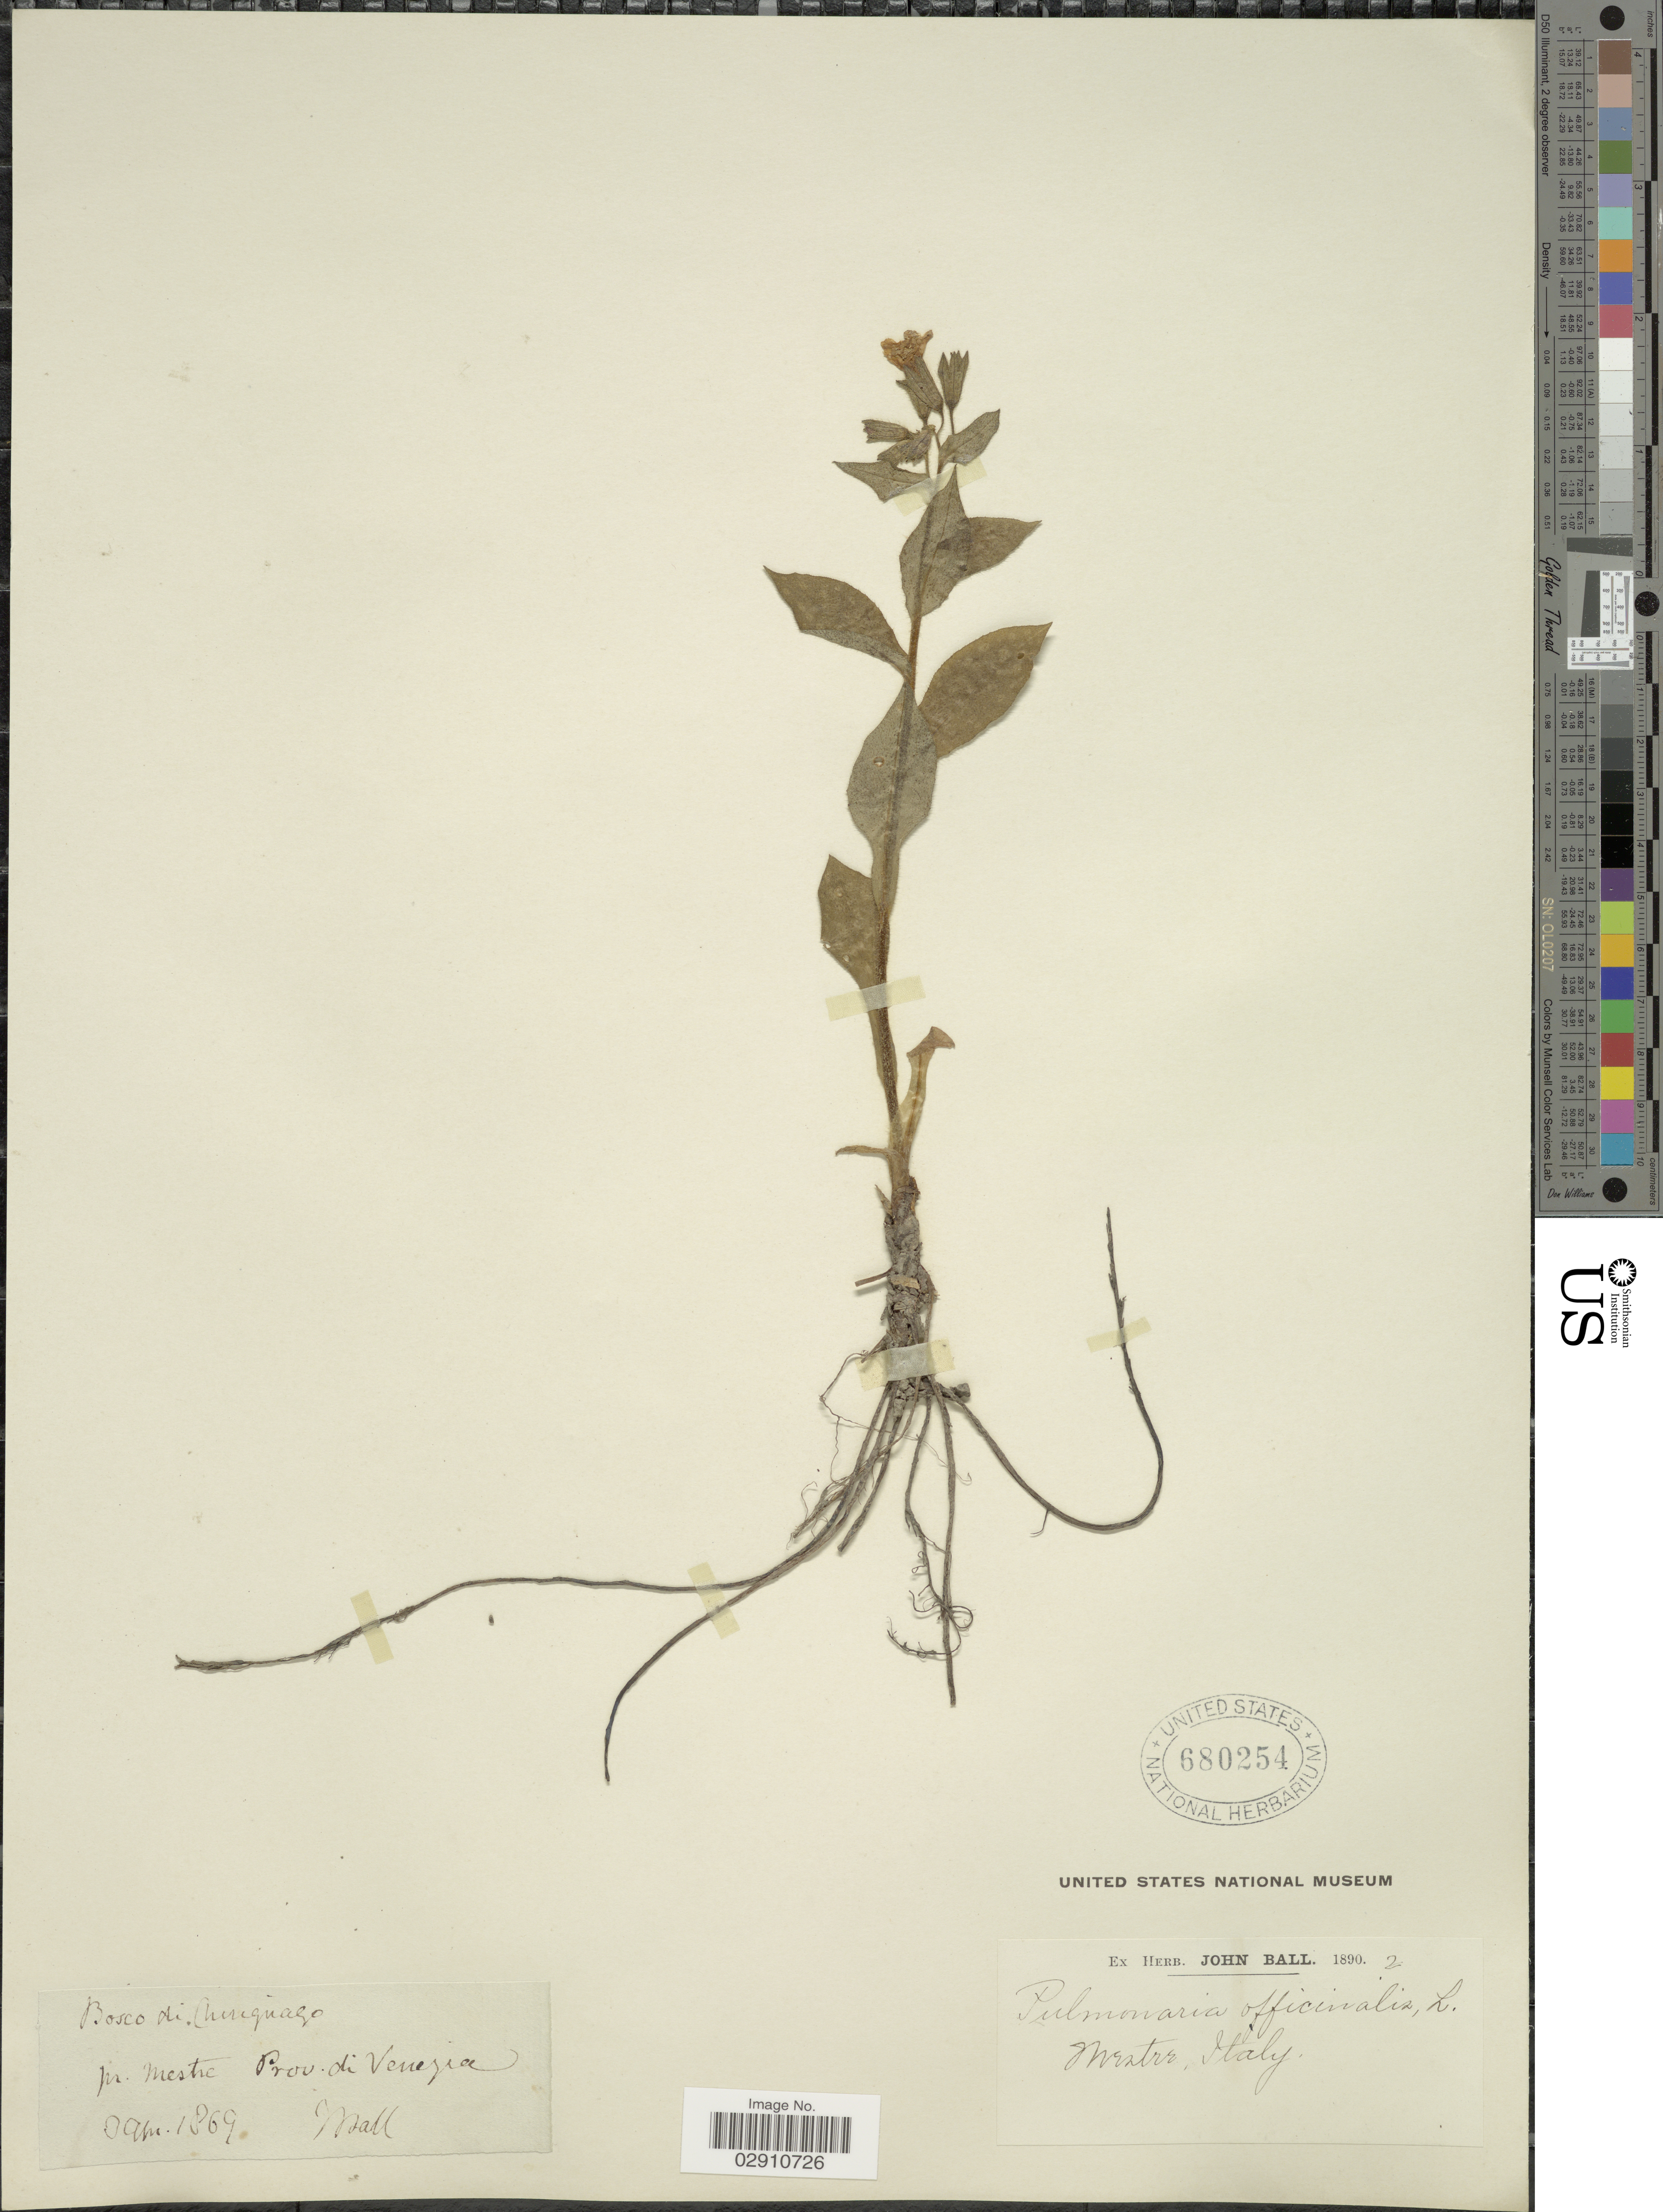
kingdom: Plantae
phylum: Tracheophyta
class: Magnoliopsida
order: Boraginales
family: Boraginaceae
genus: Pulmonaria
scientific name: Pulmonaria officinalis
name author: L.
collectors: J. Ball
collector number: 2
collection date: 1869-04-03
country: Italy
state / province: Veneto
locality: Pr. Mestre. Prov. di Venezia.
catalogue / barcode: US 680254